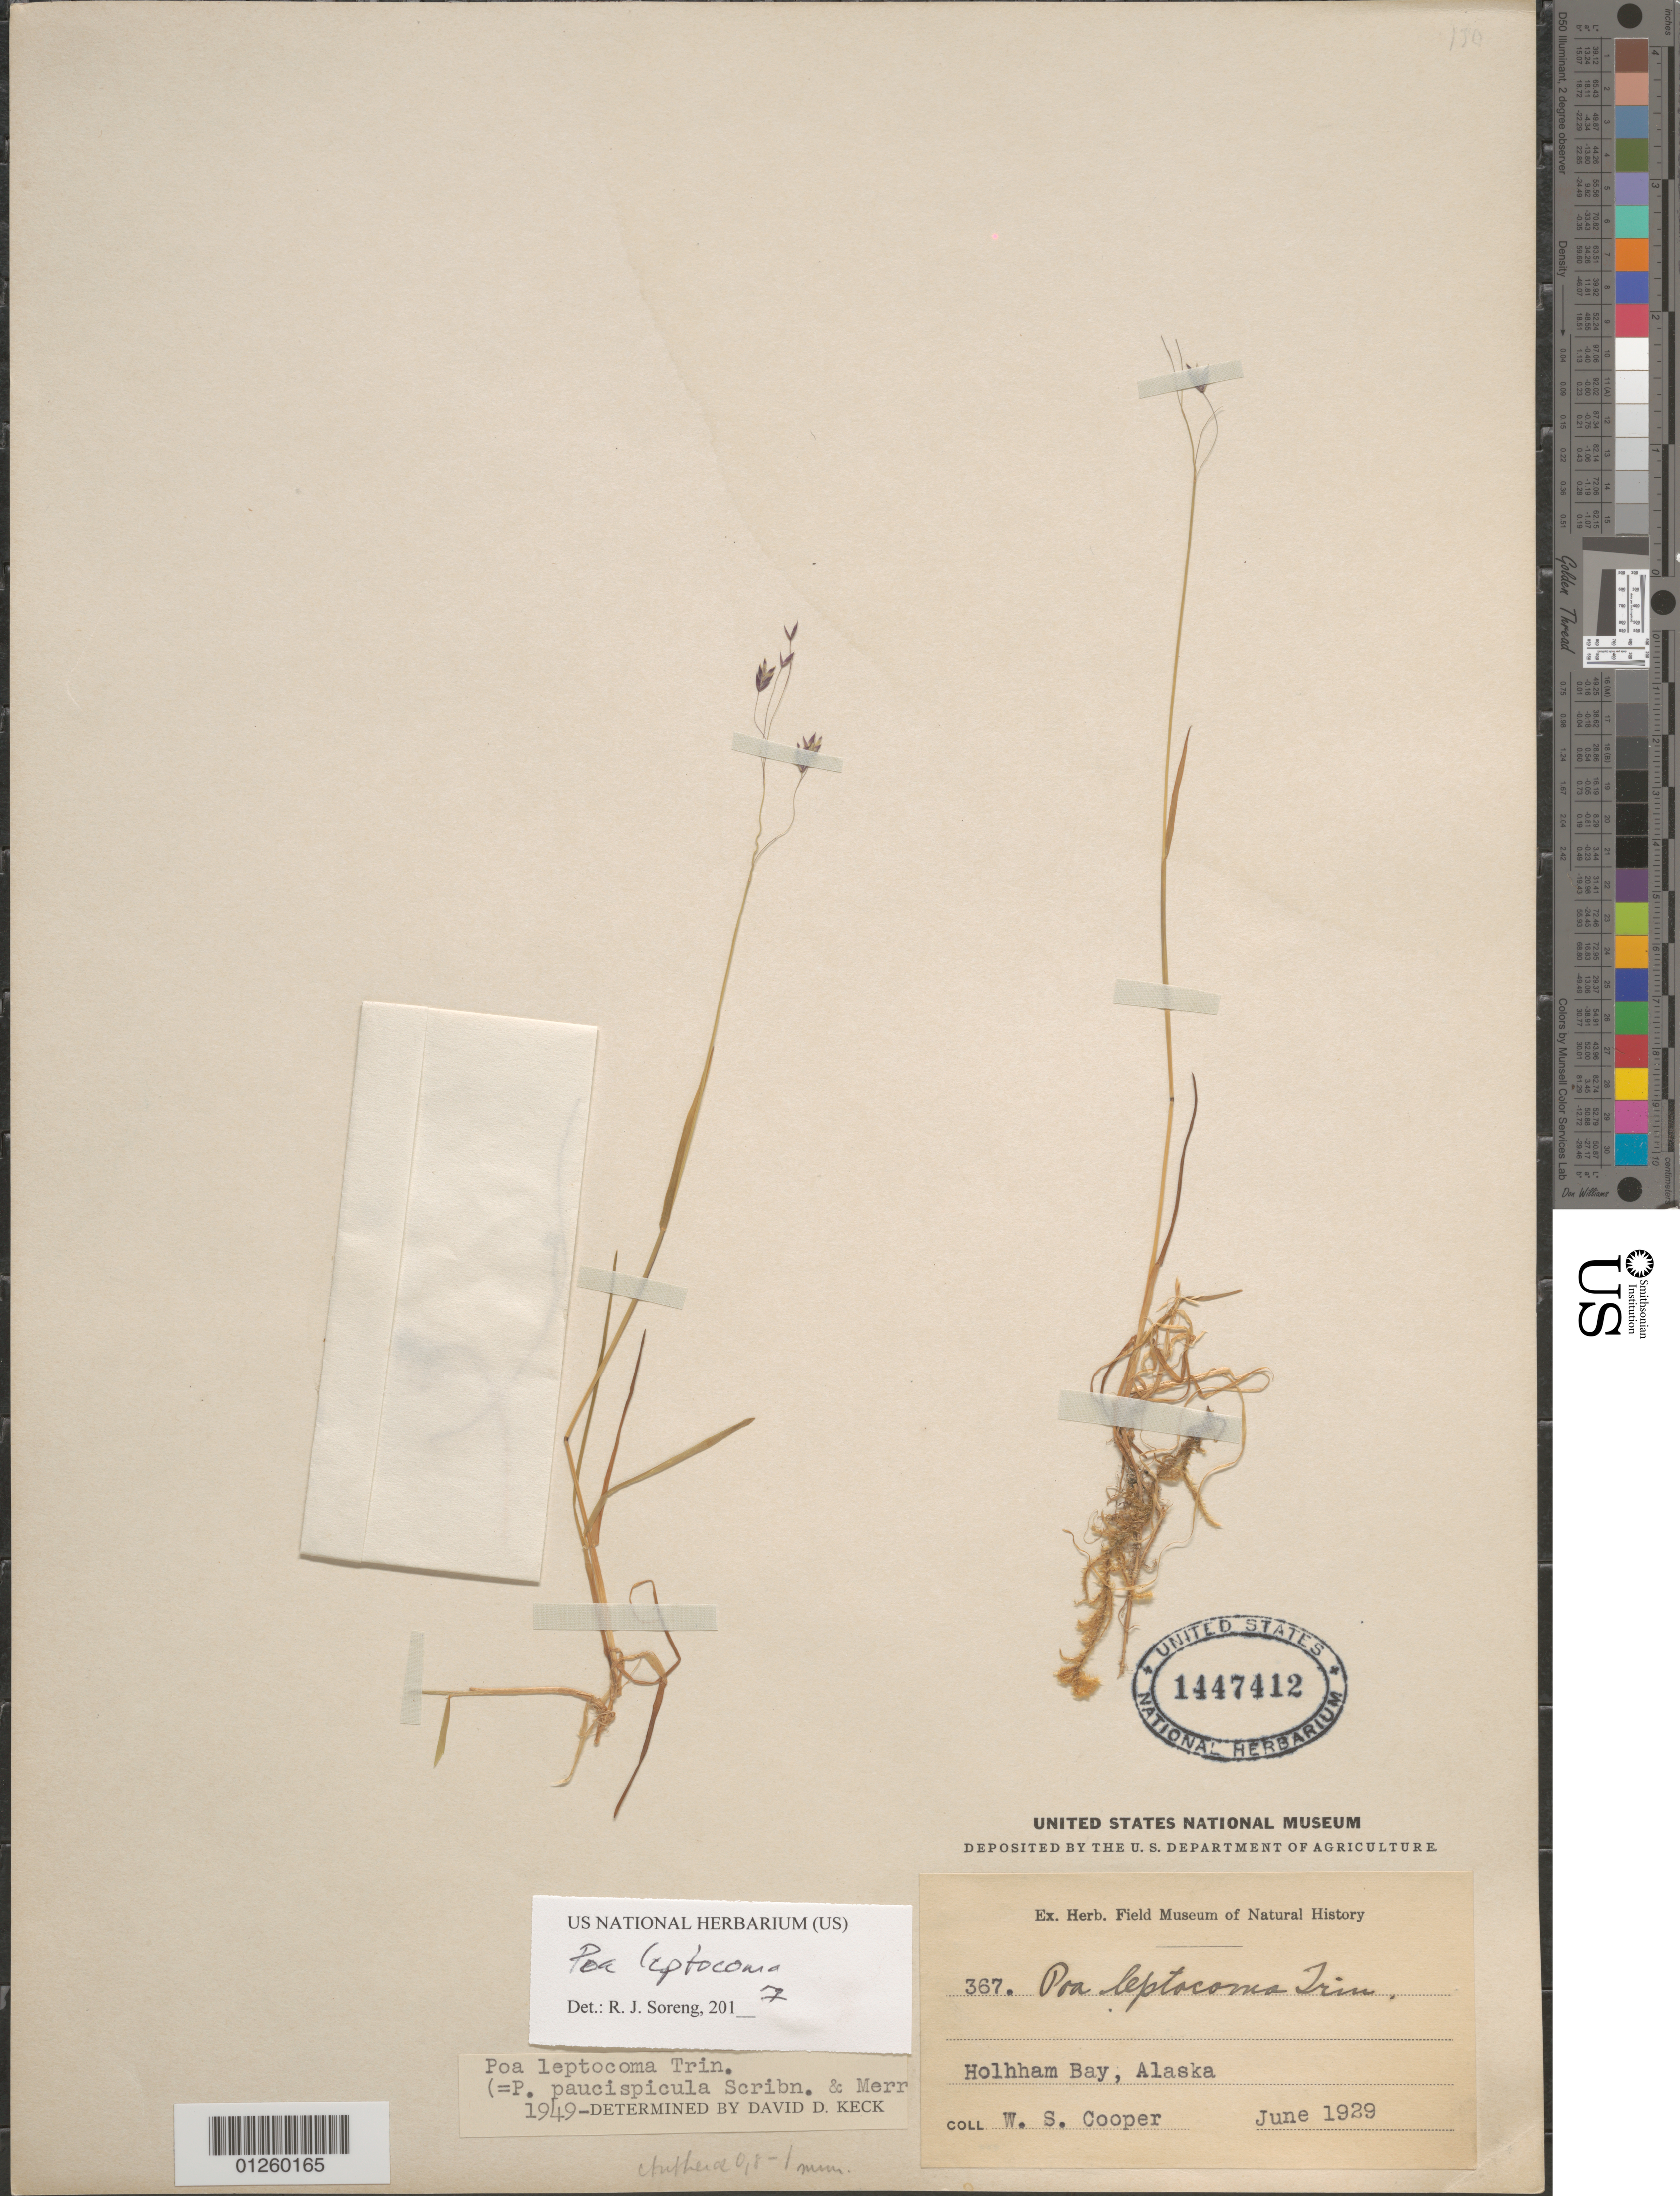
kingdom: Plantae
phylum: Tracheophyta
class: Liliopsida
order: Poales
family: Poaceae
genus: Poa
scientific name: Poa leptocoma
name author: Trin.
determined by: Soreng, Robert J., Research Associate (BOT), Smithsonian Institution - National Museum of Natural History (UNITED STATES)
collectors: W. Cooper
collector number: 367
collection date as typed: June 1929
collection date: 1929-06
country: United States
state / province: Alaska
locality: Holhham Bay.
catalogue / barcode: US 1447412